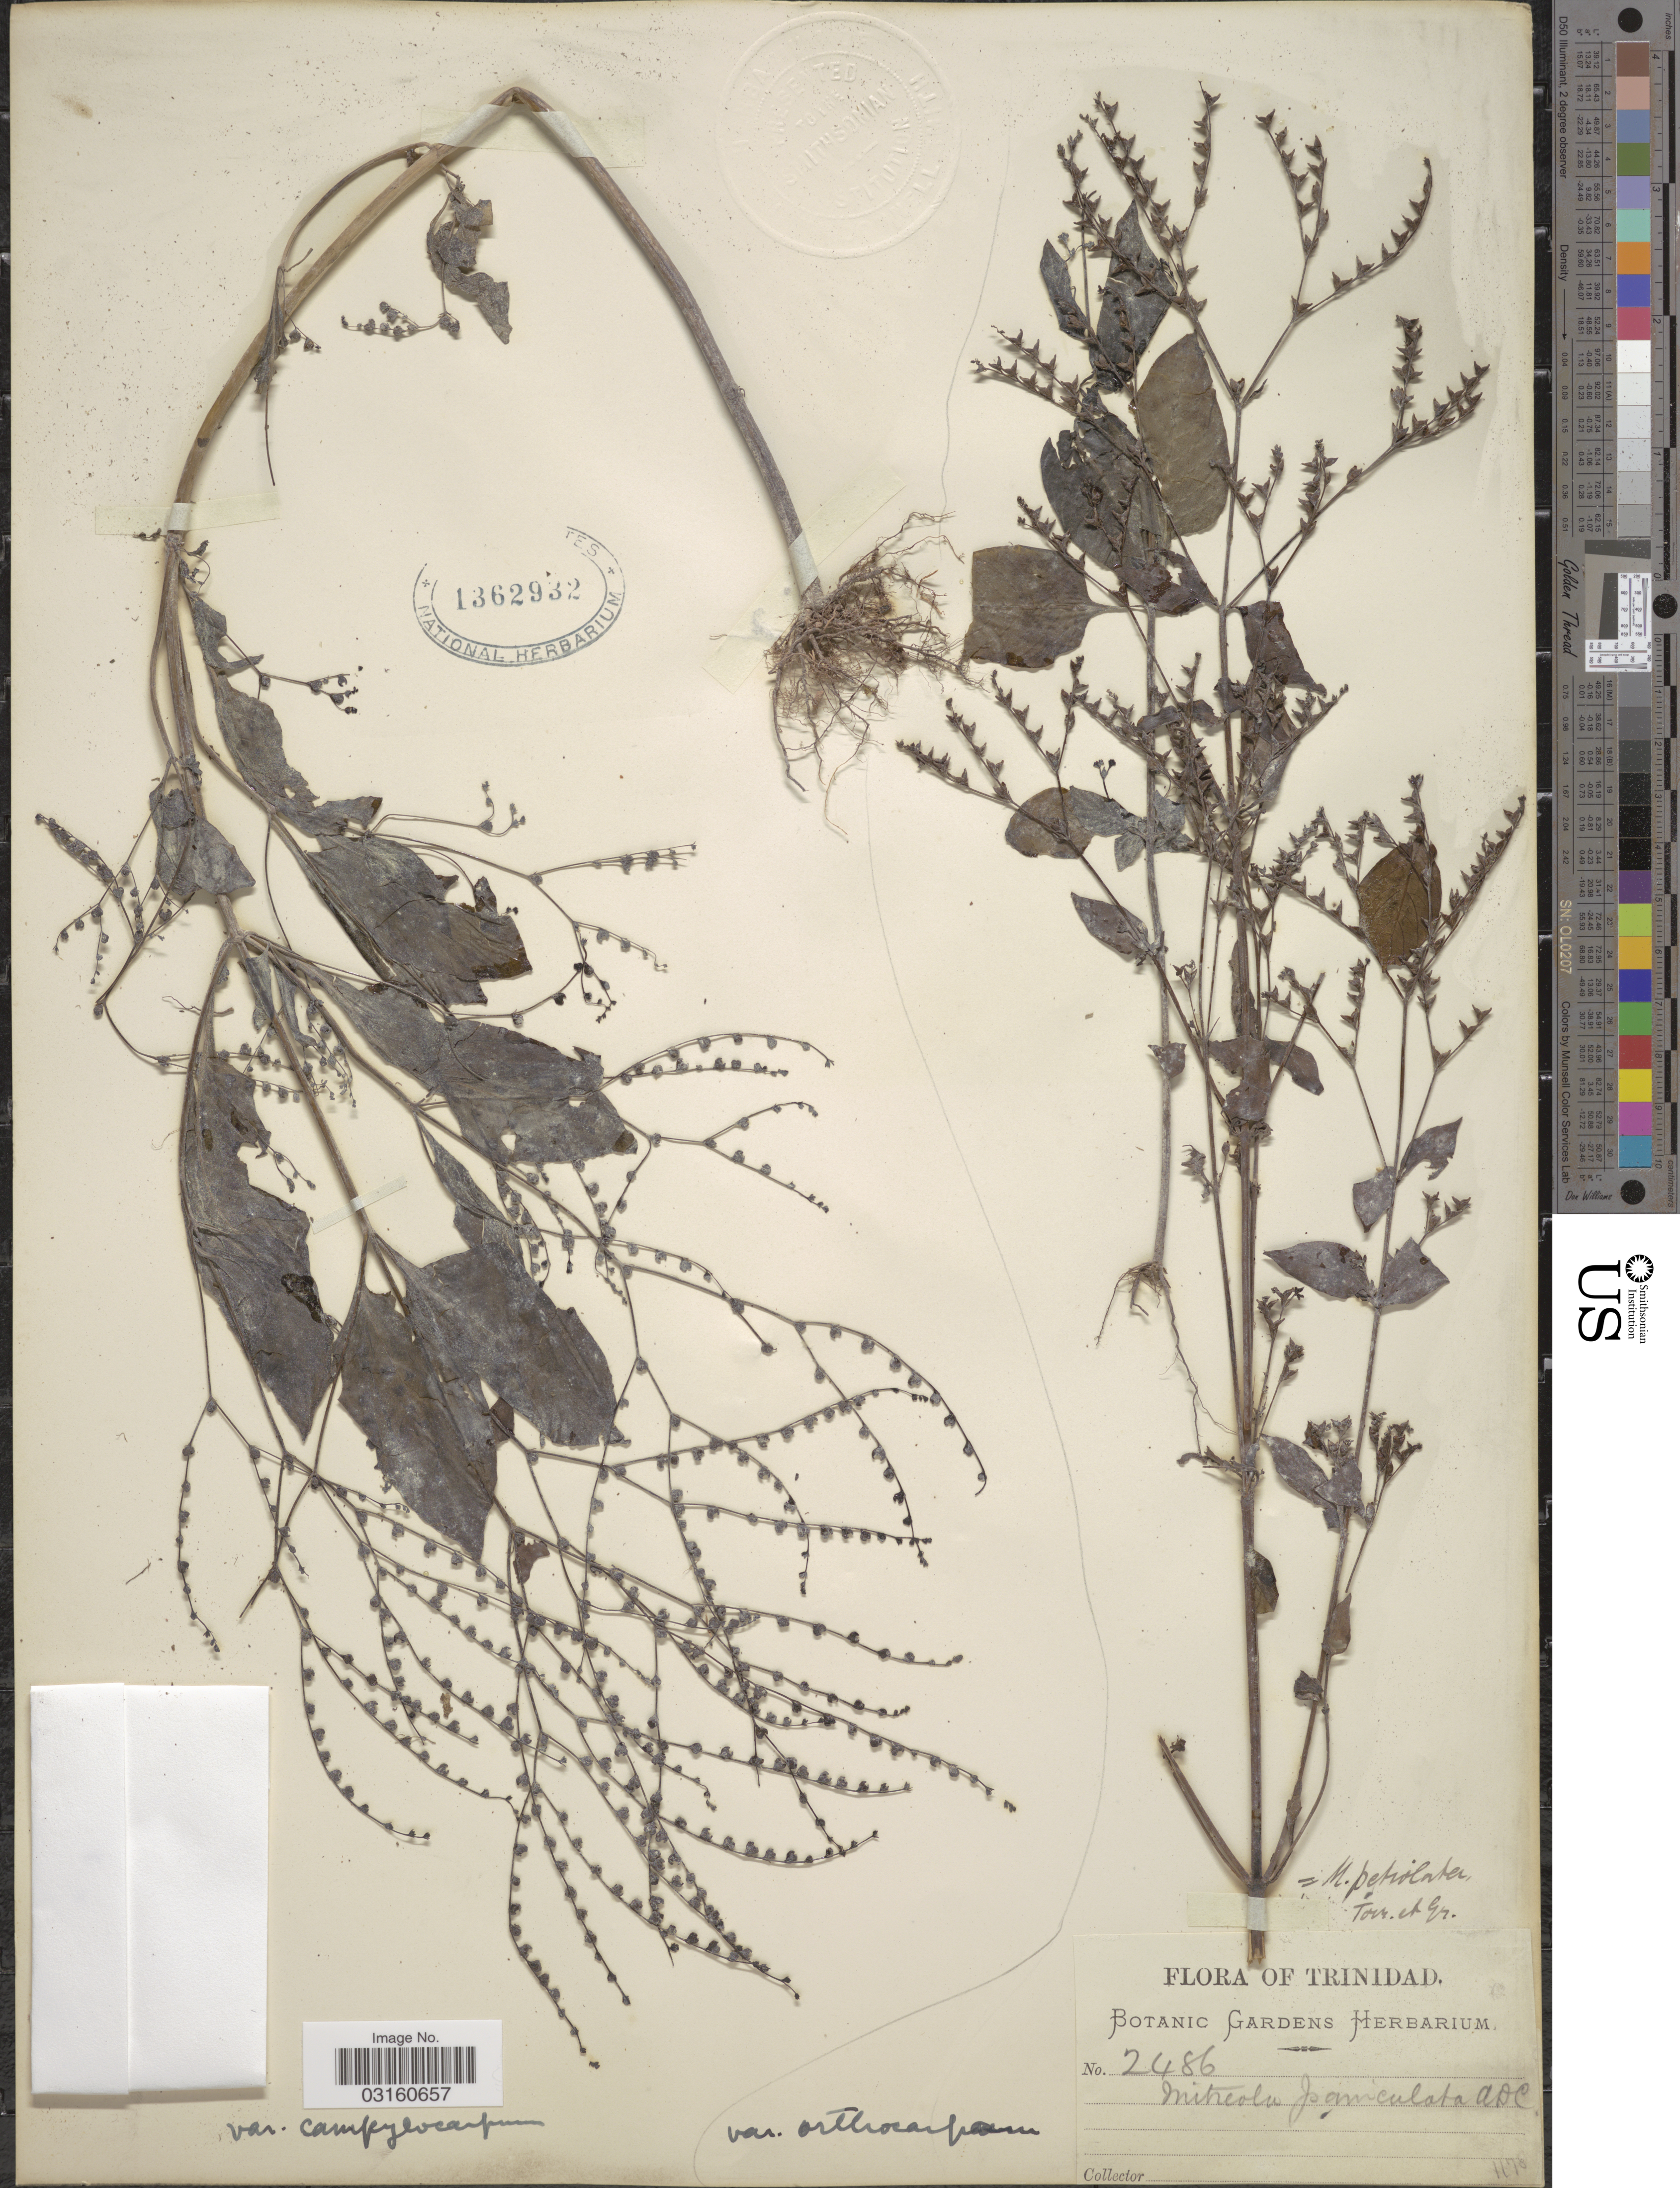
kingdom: Plantae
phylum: Tracheophyta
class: Magnoliopsida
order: Gentianales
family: Loganiaceae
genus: Mitreola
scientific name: Mitreola petiolata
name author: (J.F. Gmel.) Torr. & A. Gray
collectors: ex herb. Botanic Gardens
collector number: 2486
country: Trinidad and Tobago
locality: Trinidad.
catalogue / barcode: US 1362932